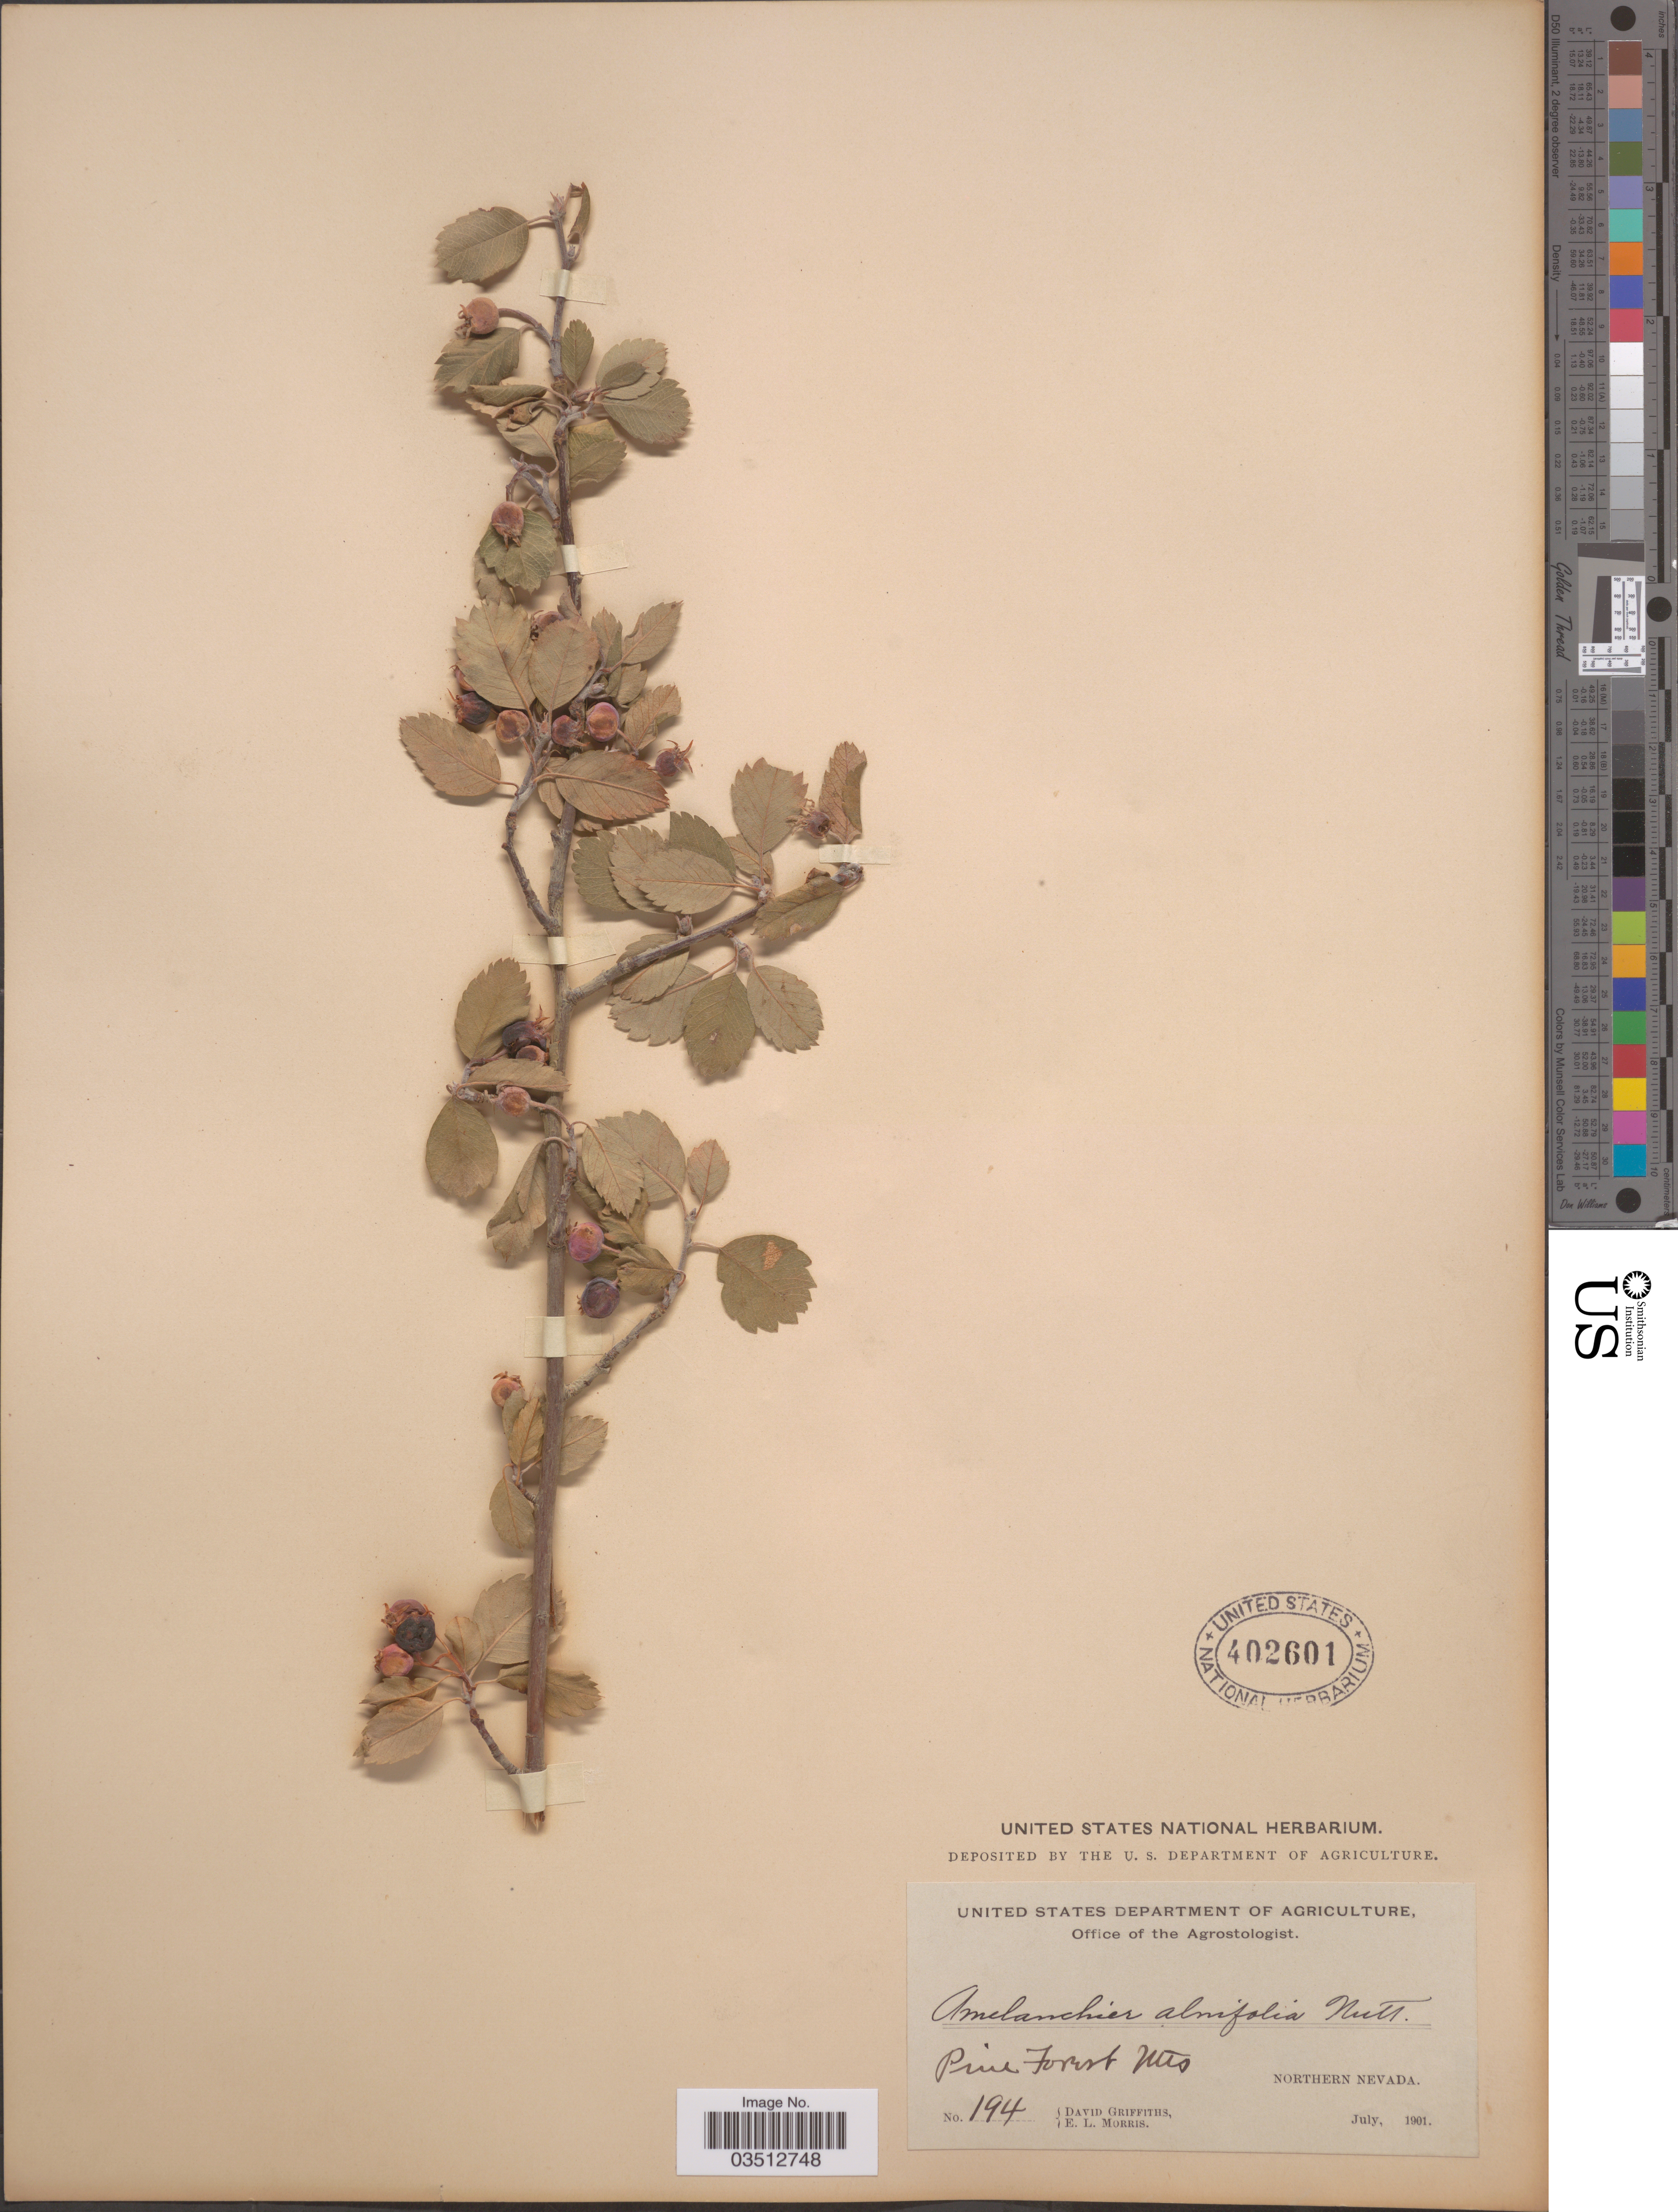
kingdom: Plantae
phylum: Tracheophyta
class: Magnoliopsida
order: Rosales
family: Rosaceae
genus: Amelanchier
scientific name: Amelanchier utahensis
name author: Koehne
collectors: D. Griffiths & E. Morris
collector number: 194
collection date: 1901-07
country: United States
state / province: Nevada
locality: Pine Forest Mts. Northern Nevada.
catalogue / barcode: US 402601